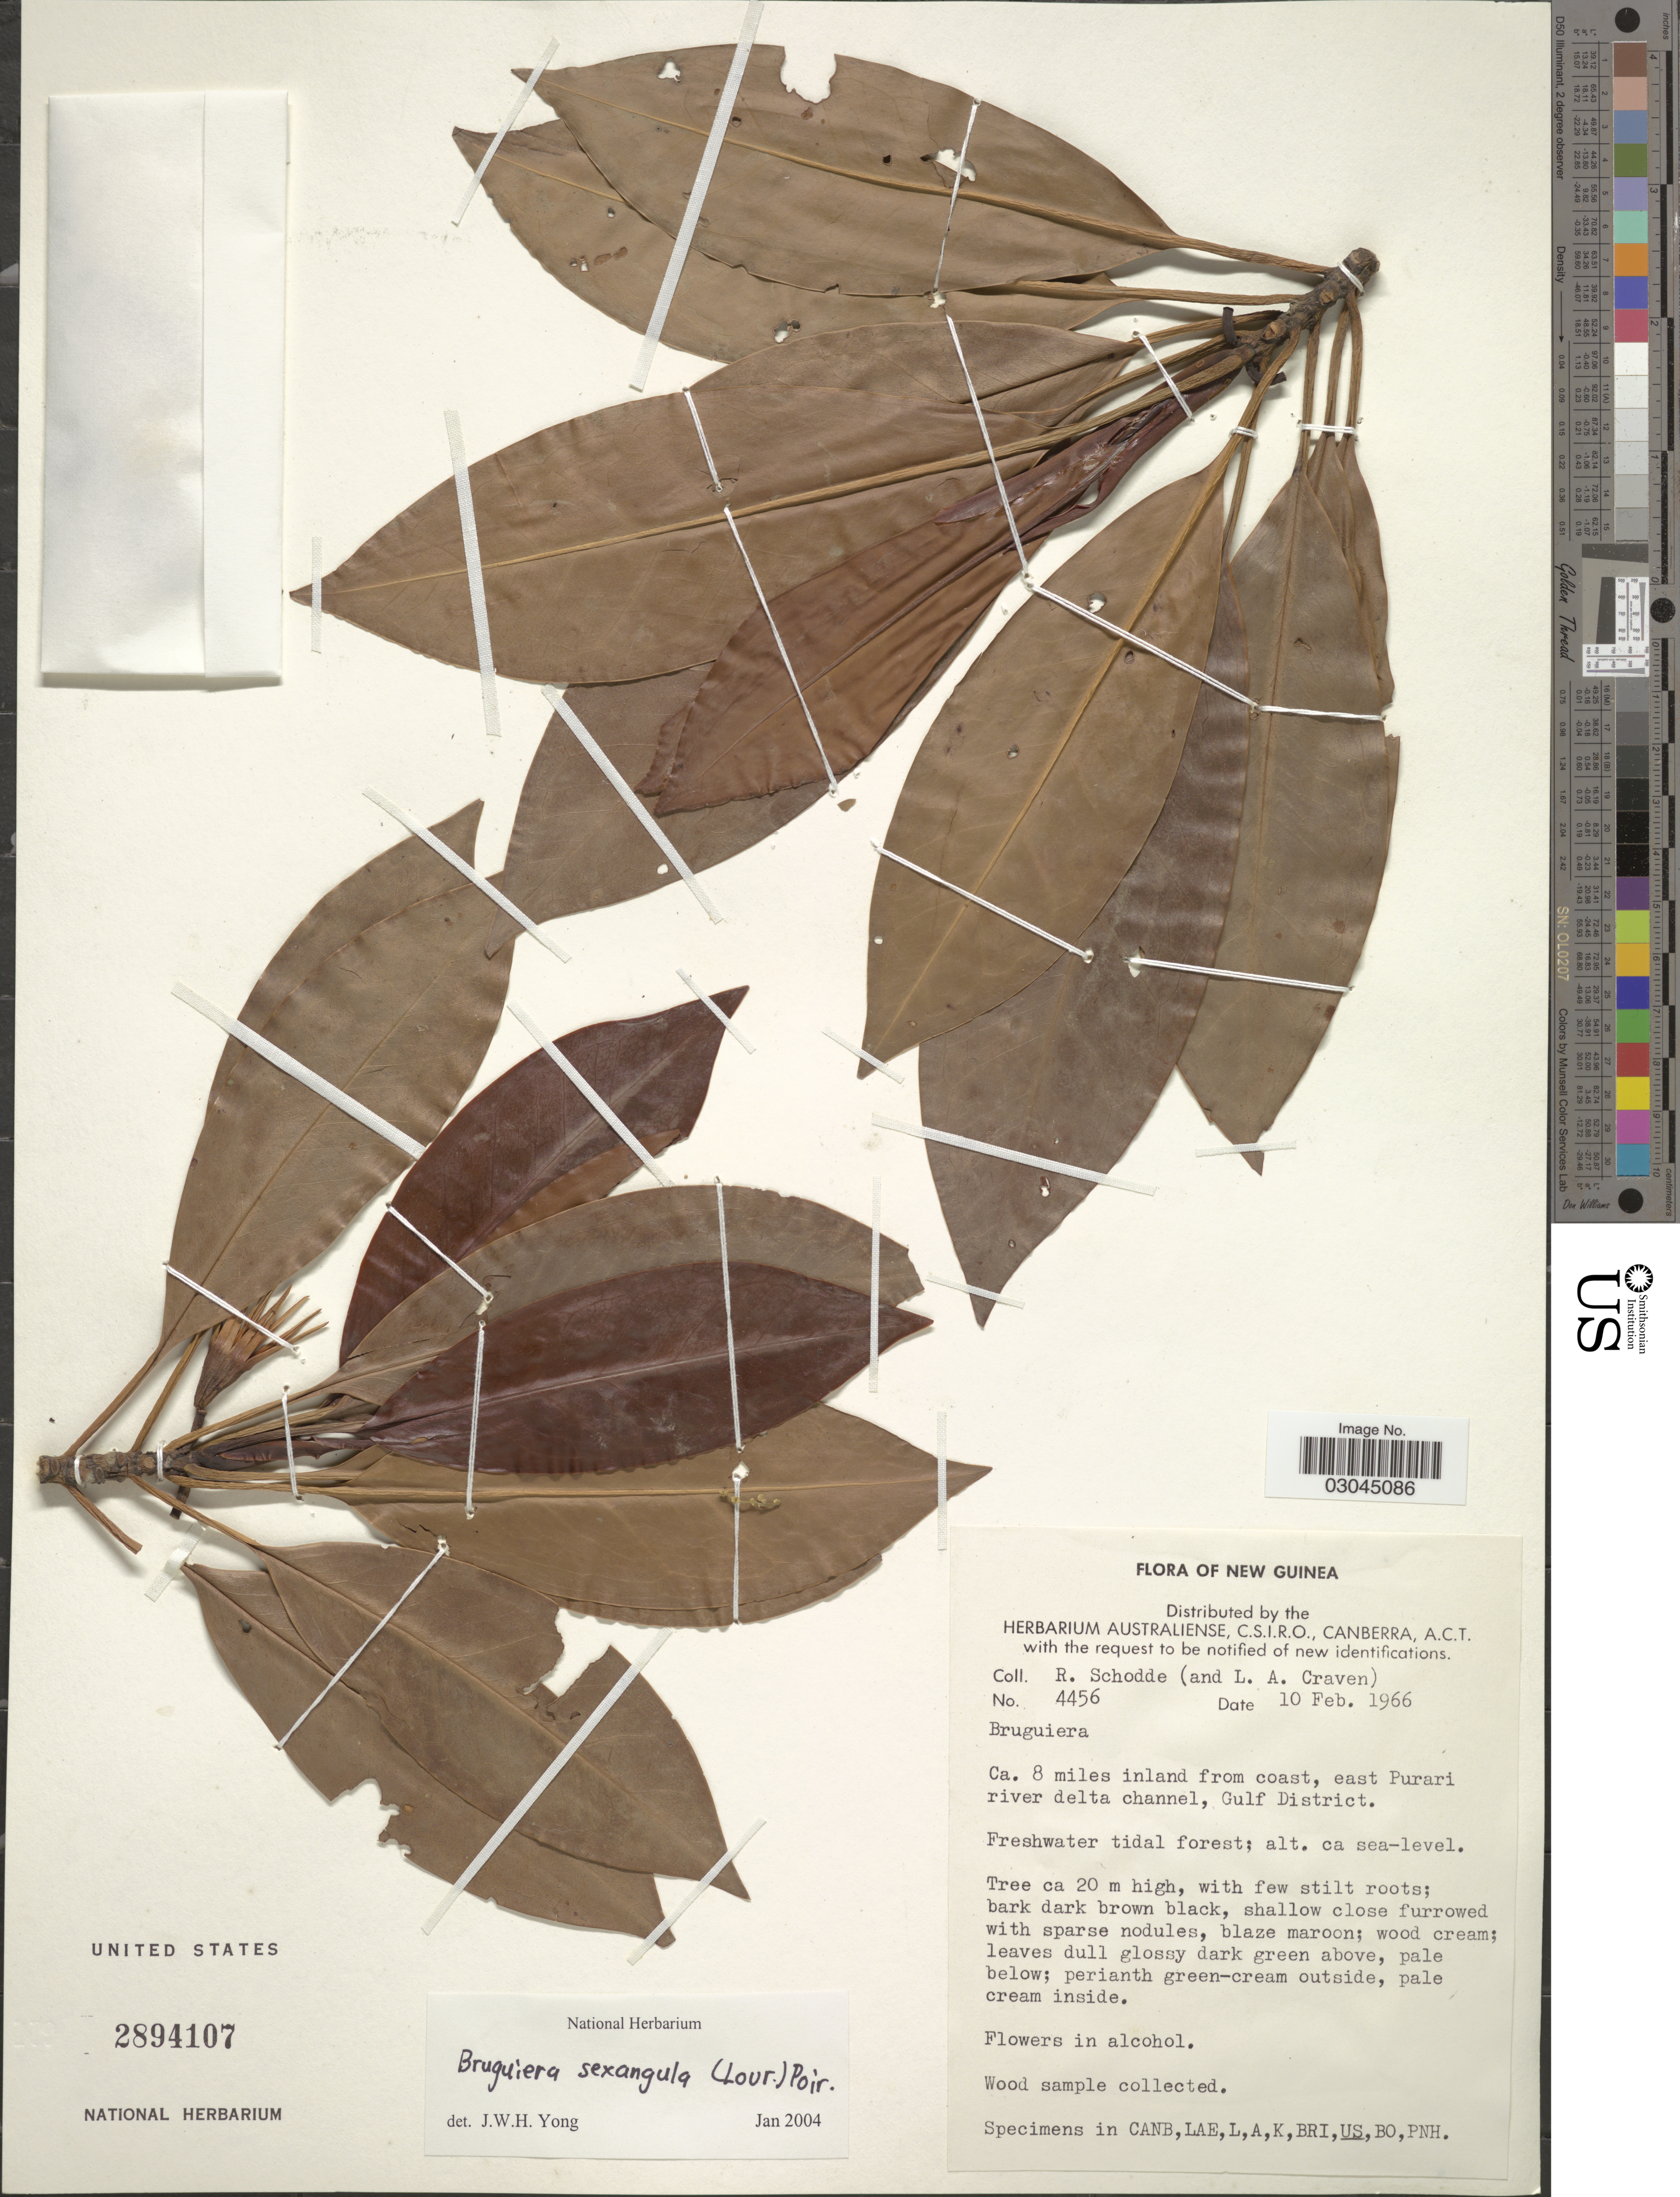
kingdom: Plantae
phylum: Tracheophyta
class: Magnoliopsida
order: Malpighiales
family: Rhizophoraceae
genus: Bruguiera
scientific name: Bruguiera sexangula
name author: (Lour.) Poir.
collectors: R. Schodde & L. A. Craven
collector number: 4456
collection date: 1966-02-10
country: Papua New Guinea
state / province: Gulf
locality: New Guinea, Ca. 8 miles inland from coast, east Purari river delta channel, Gulf District.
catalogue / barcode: US 2894107